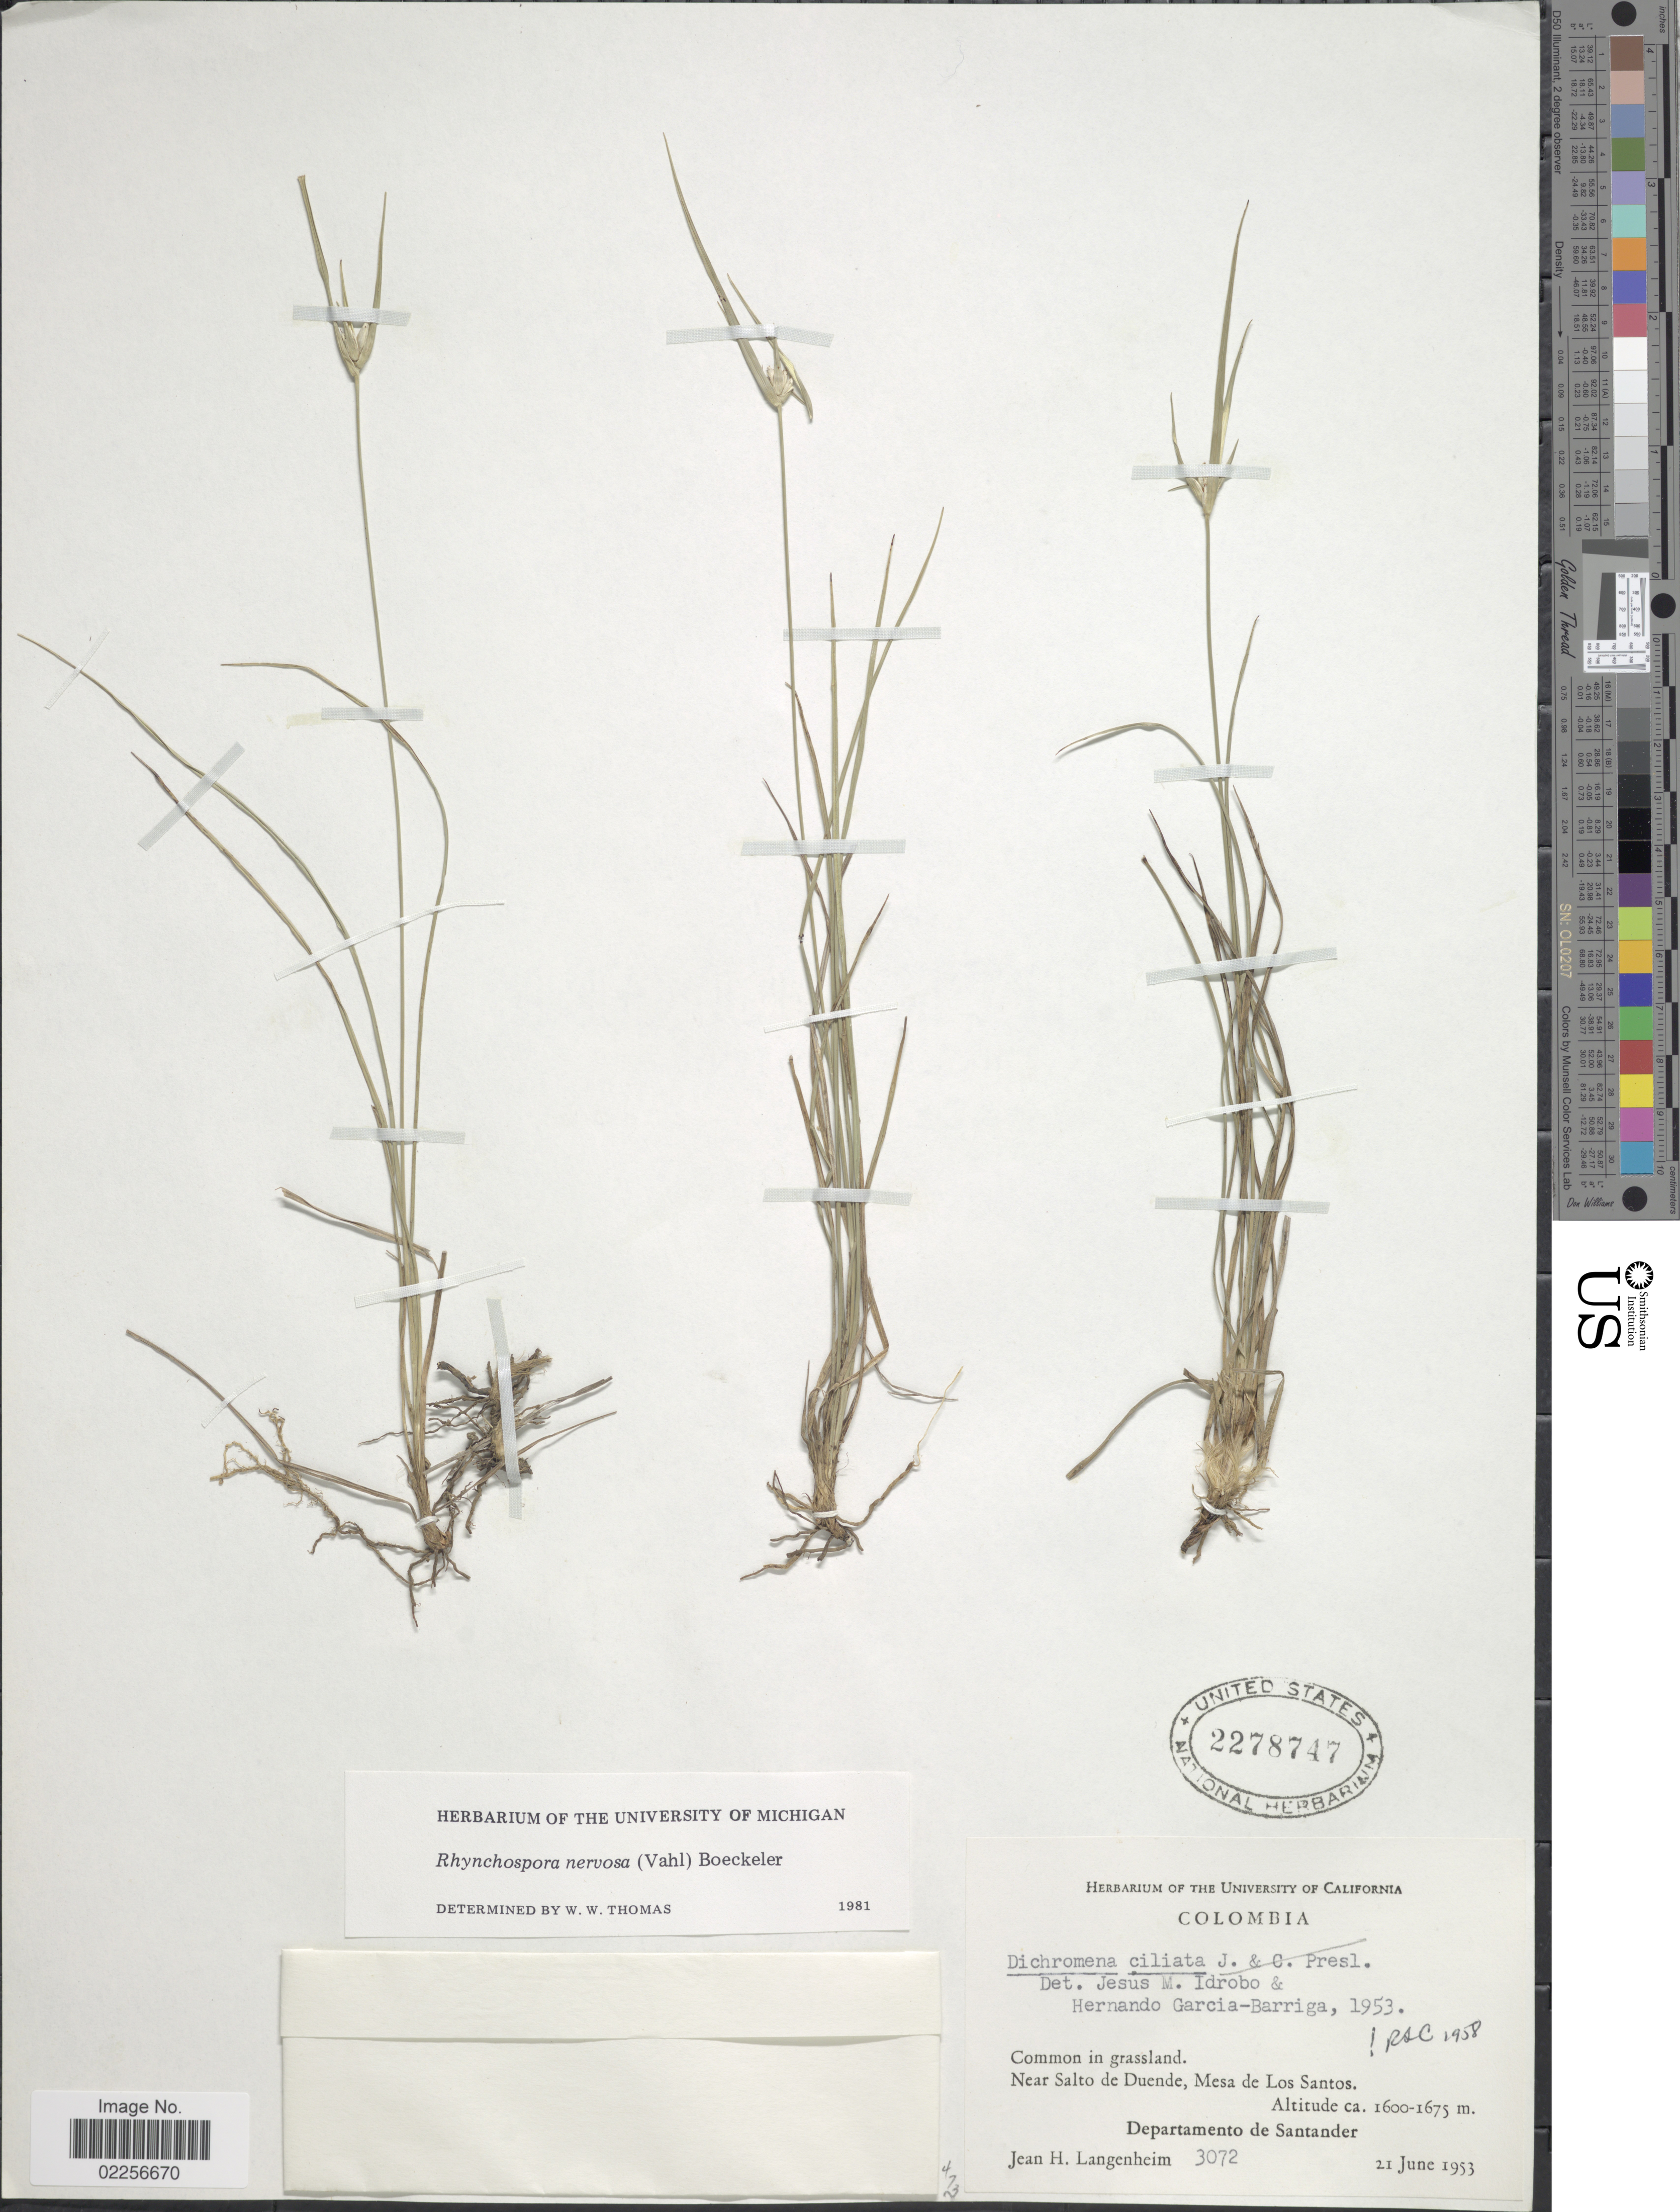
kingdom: Plantae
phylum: Tracheophyta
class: Liliopsida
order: Poales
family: Cyperaceae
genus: Rhynchospora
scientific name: Rhynchospora nervosa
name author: (Vahl) Boeckeler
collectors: J. H. Langenheim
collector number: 3072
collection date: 1953-06-21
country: Colombia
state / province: Santander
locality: Near Salto de Duende, Mesa de Los Santos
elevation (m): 1600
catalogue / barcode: US 2278747